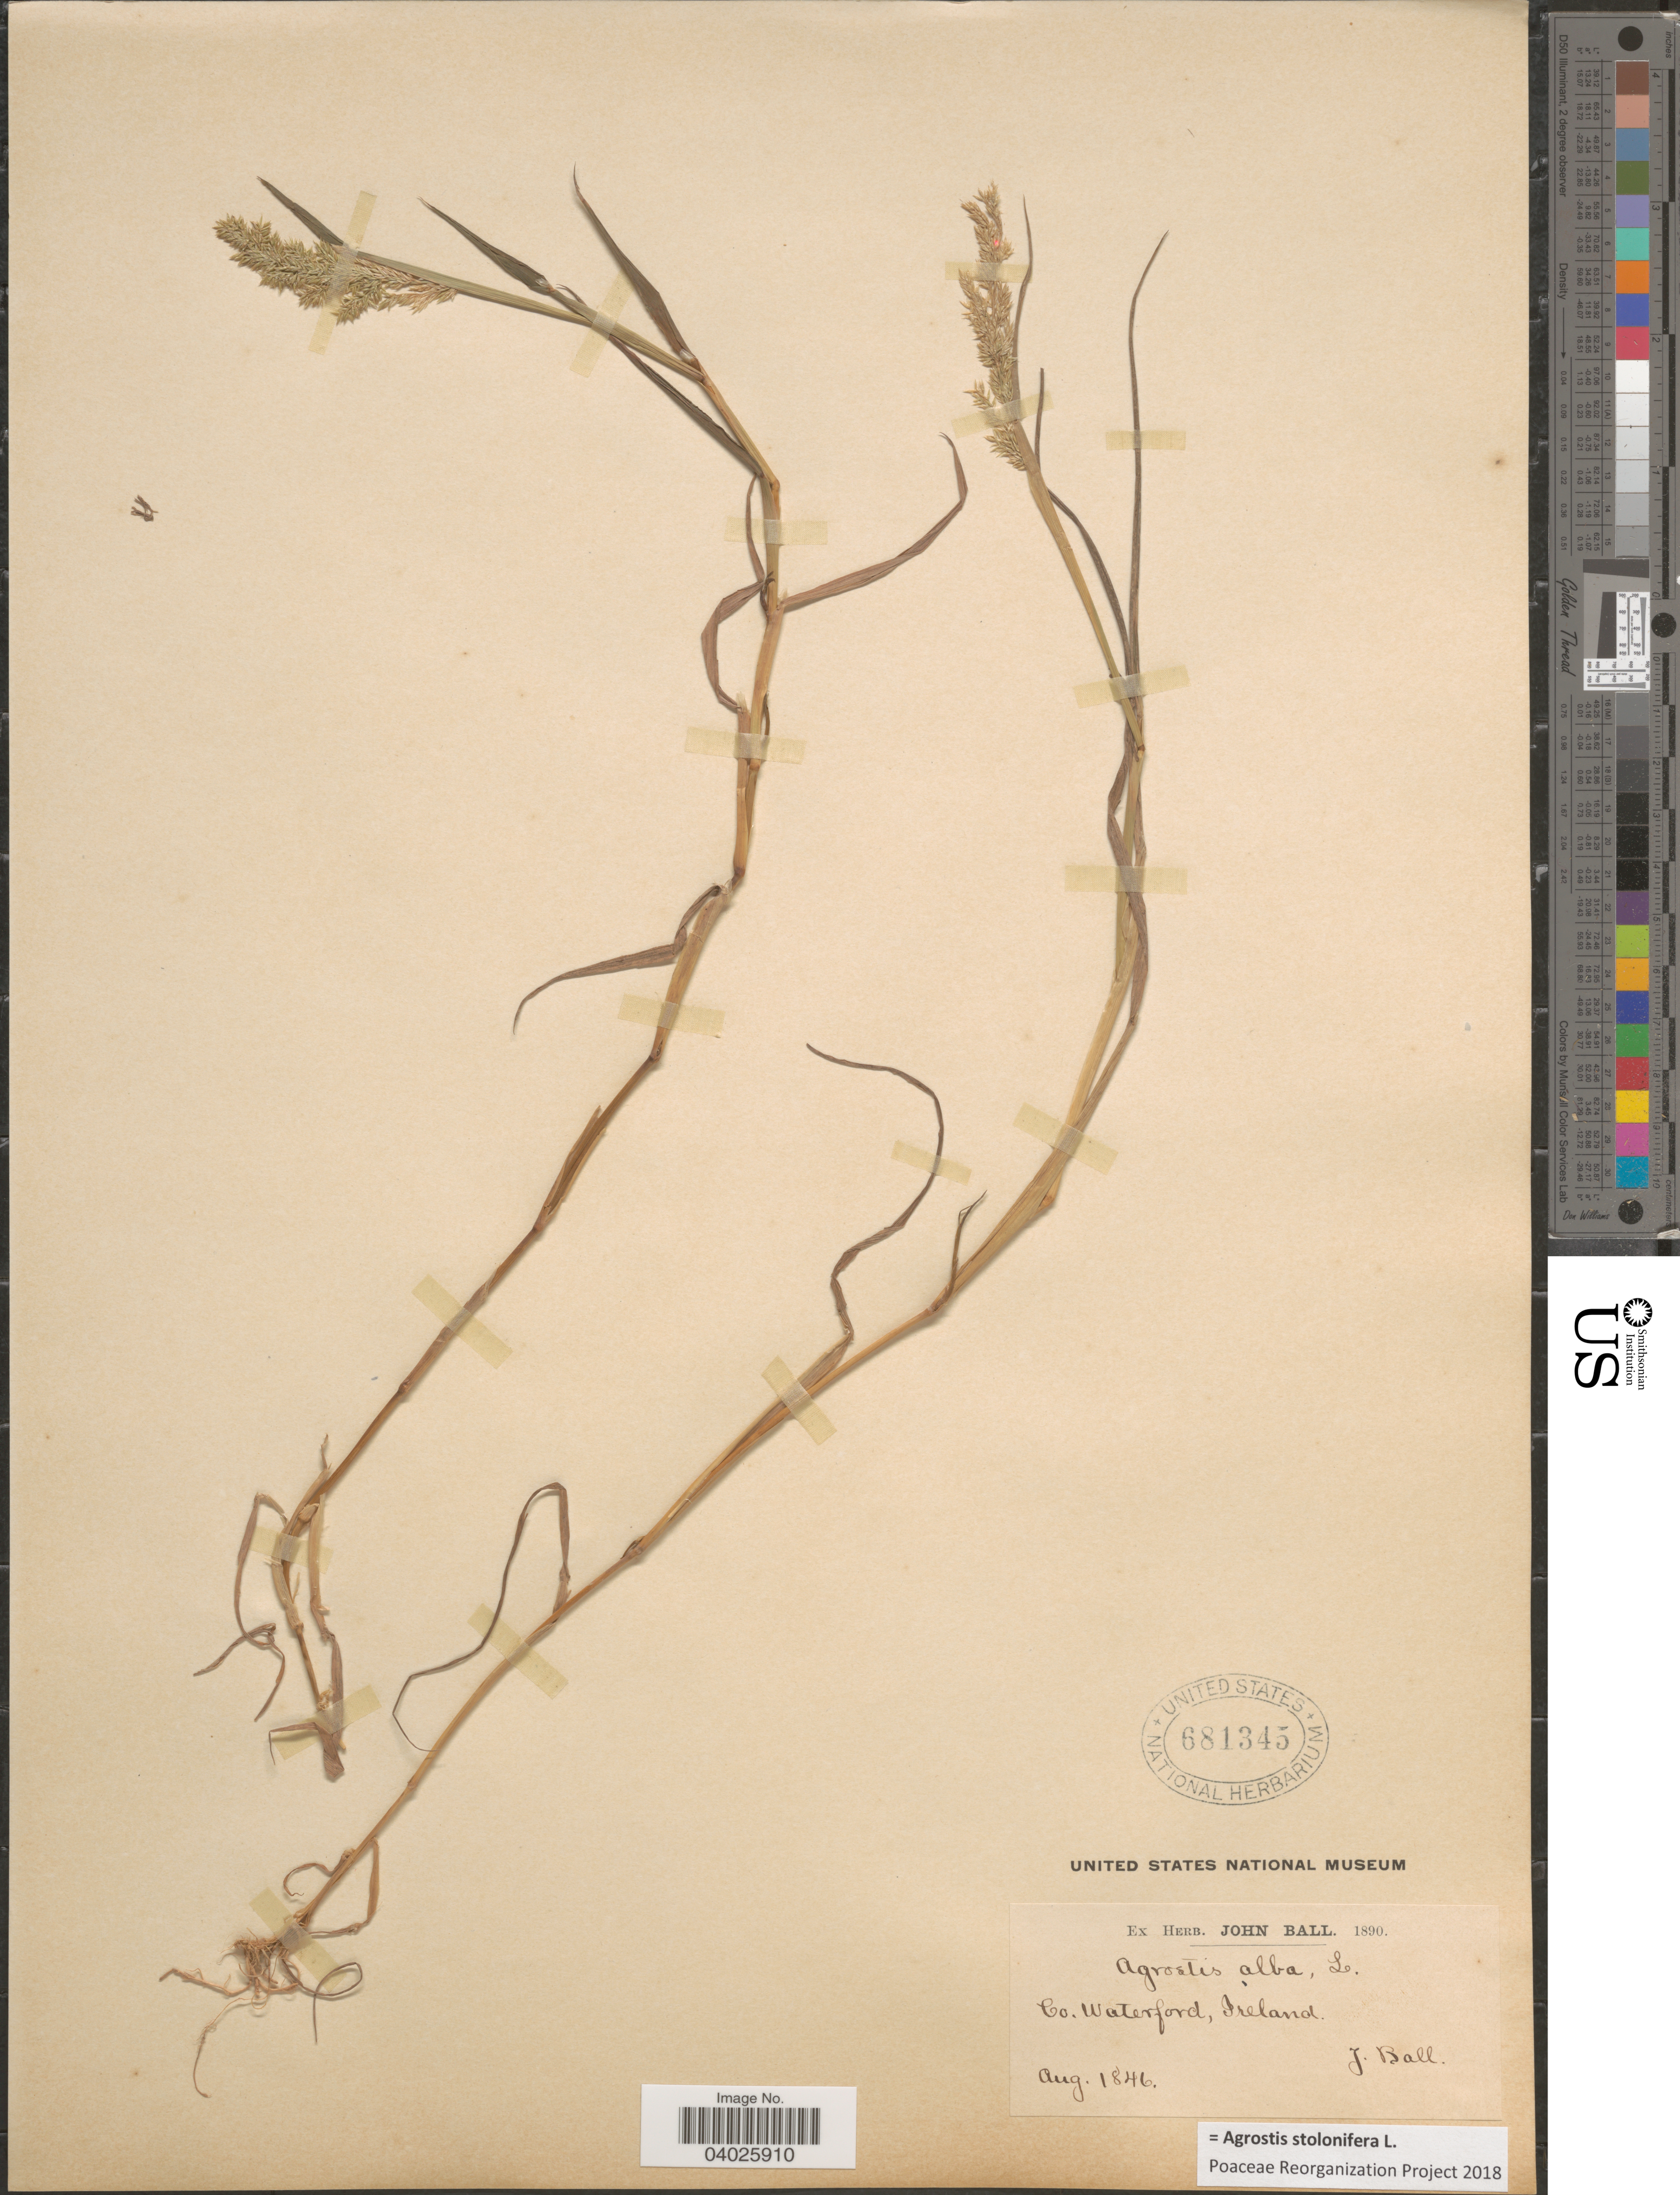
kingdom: Plantae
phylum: Tracheophyta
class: Liliopsida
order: Poales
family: Poaceae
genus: Agrostis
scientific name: Agrostis stolonifera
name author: L.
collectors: J. Ball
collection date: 1846-08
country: Ireland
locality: Co. Waterford.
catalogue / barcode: US 681345